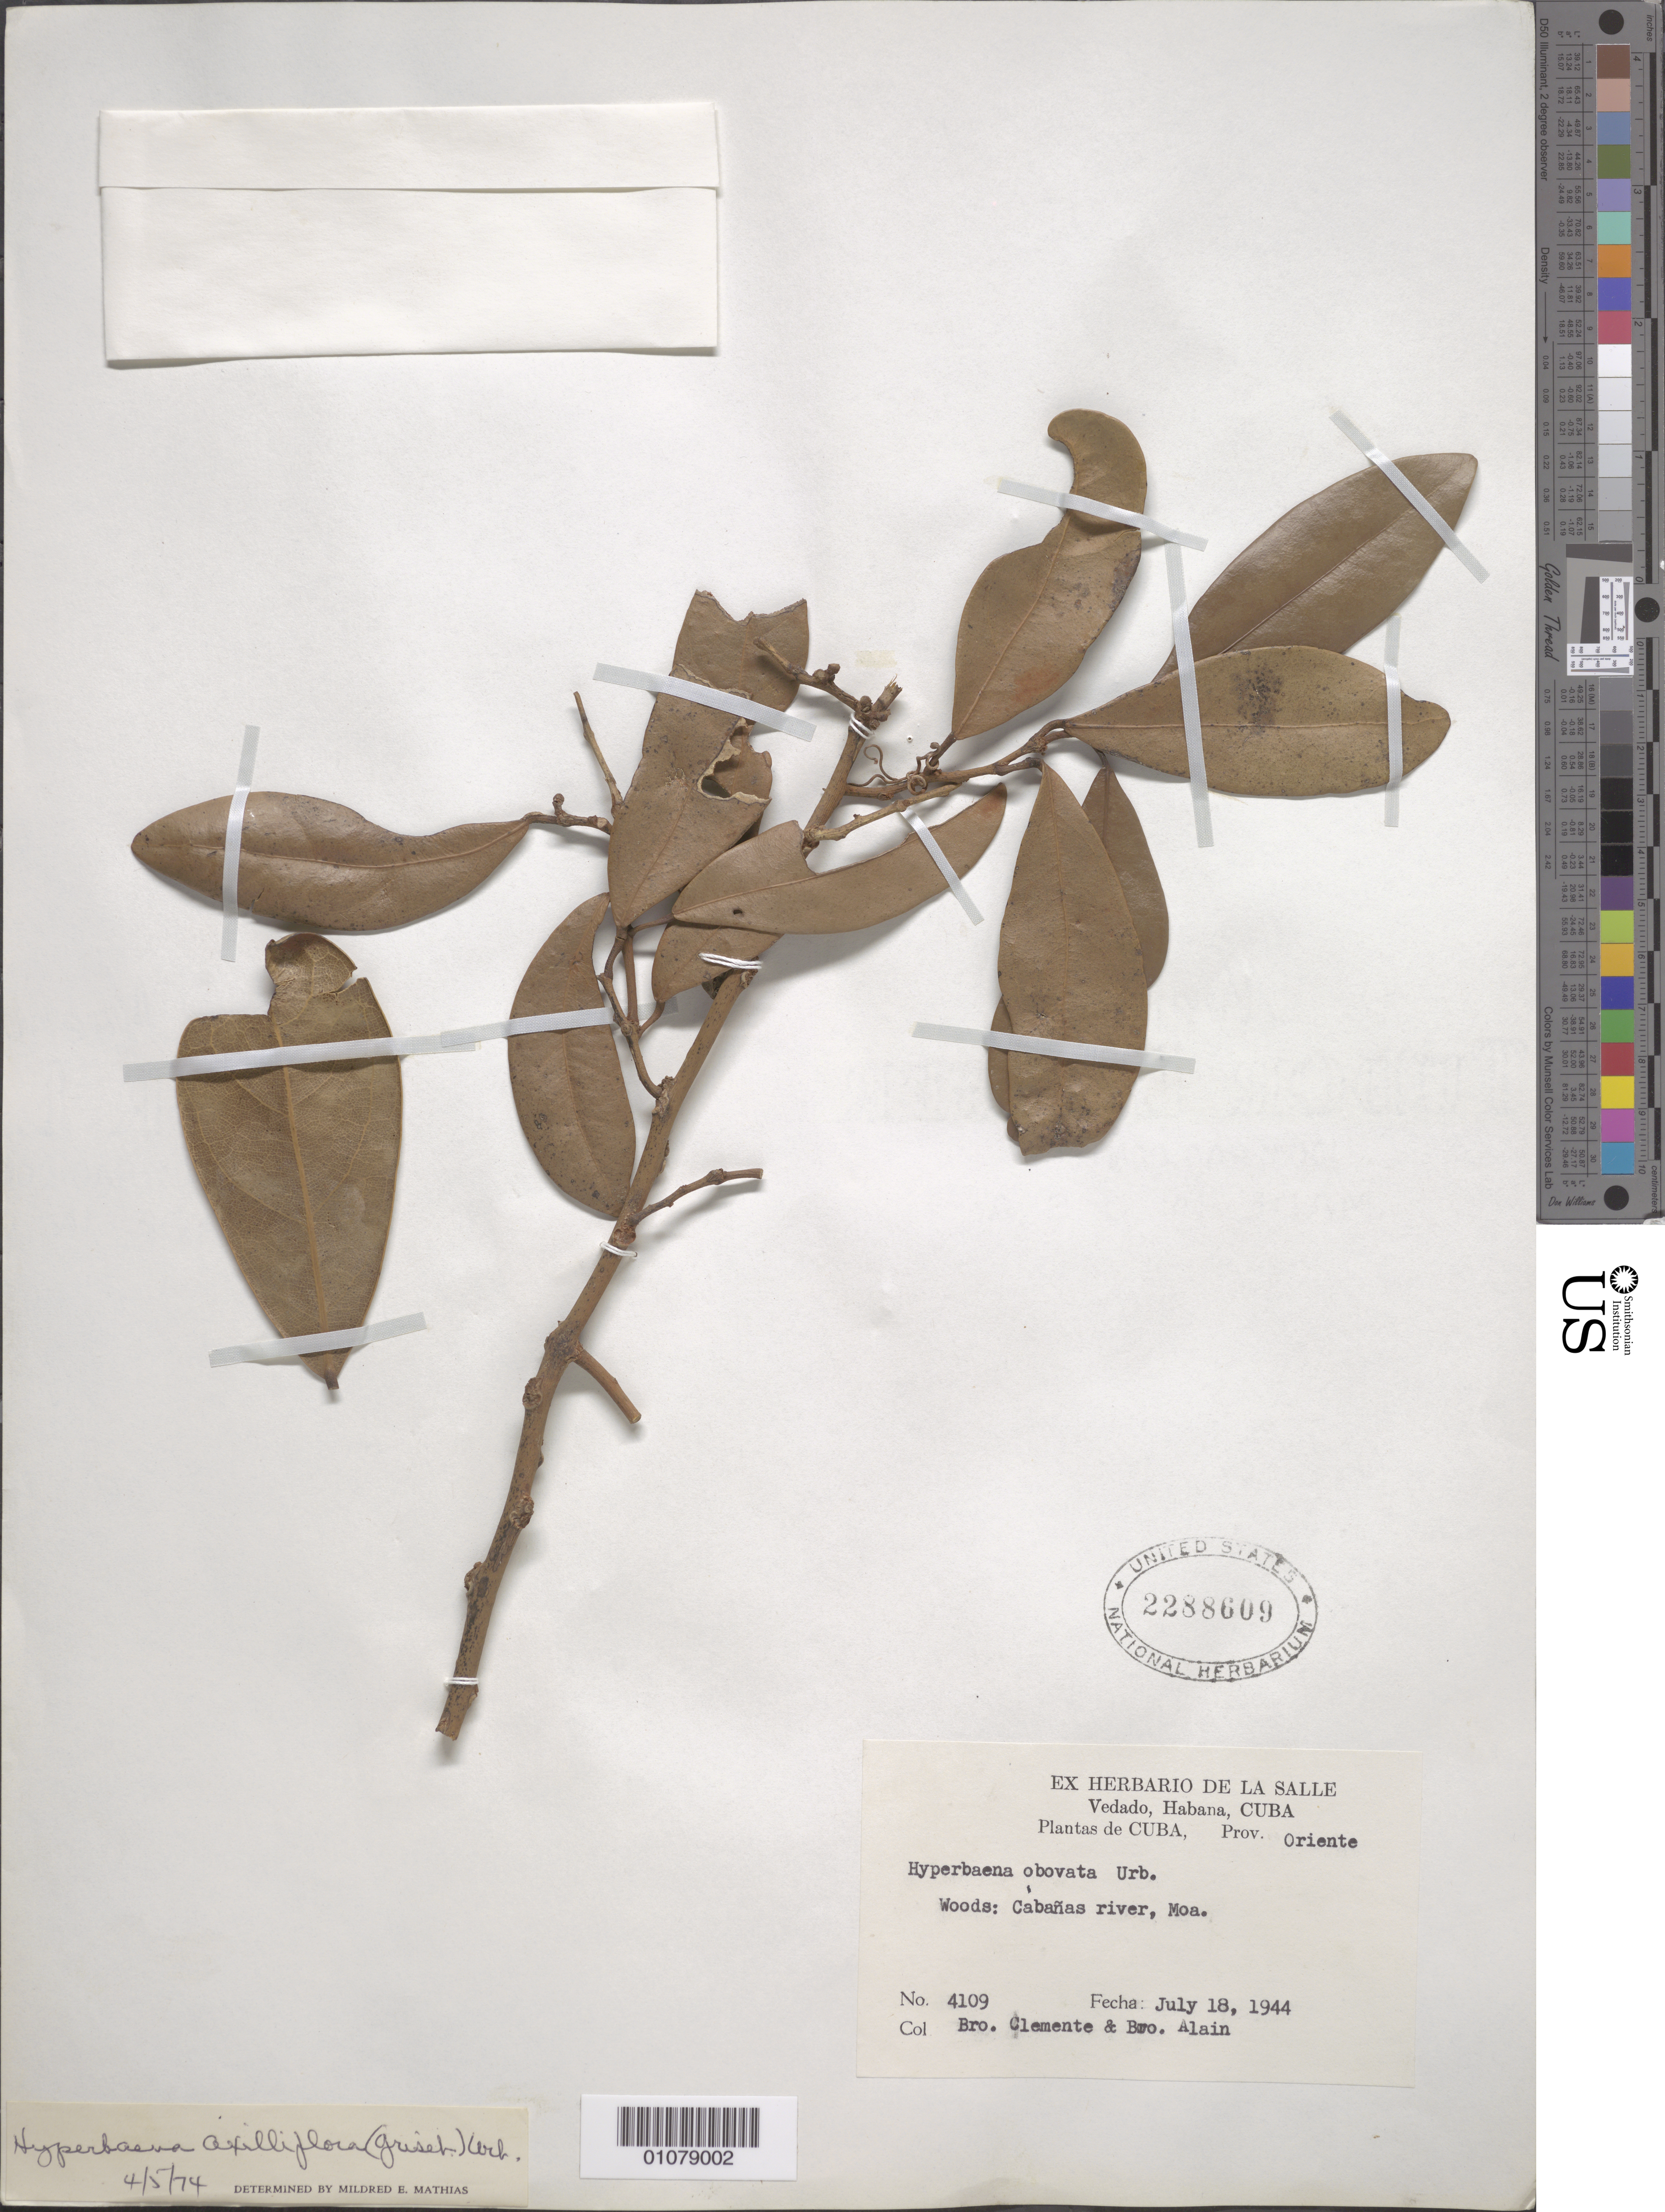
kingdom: Plantae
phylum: Tracheophyta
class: Magnoliopsida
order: Ranunculales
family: Menispermaceae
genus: Hyperbaena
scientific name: Hyperbaena axilliflora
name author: (Griseb.) Urb.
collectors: Bro. Clemente & A. H. Liogier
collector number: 4109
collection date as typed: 18 Jul 1944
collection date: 1944-07-18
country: Cuba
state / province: Holguín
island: Cuba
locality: Oriente Woods: Cabanas river, Moa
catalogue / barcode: US 2288609